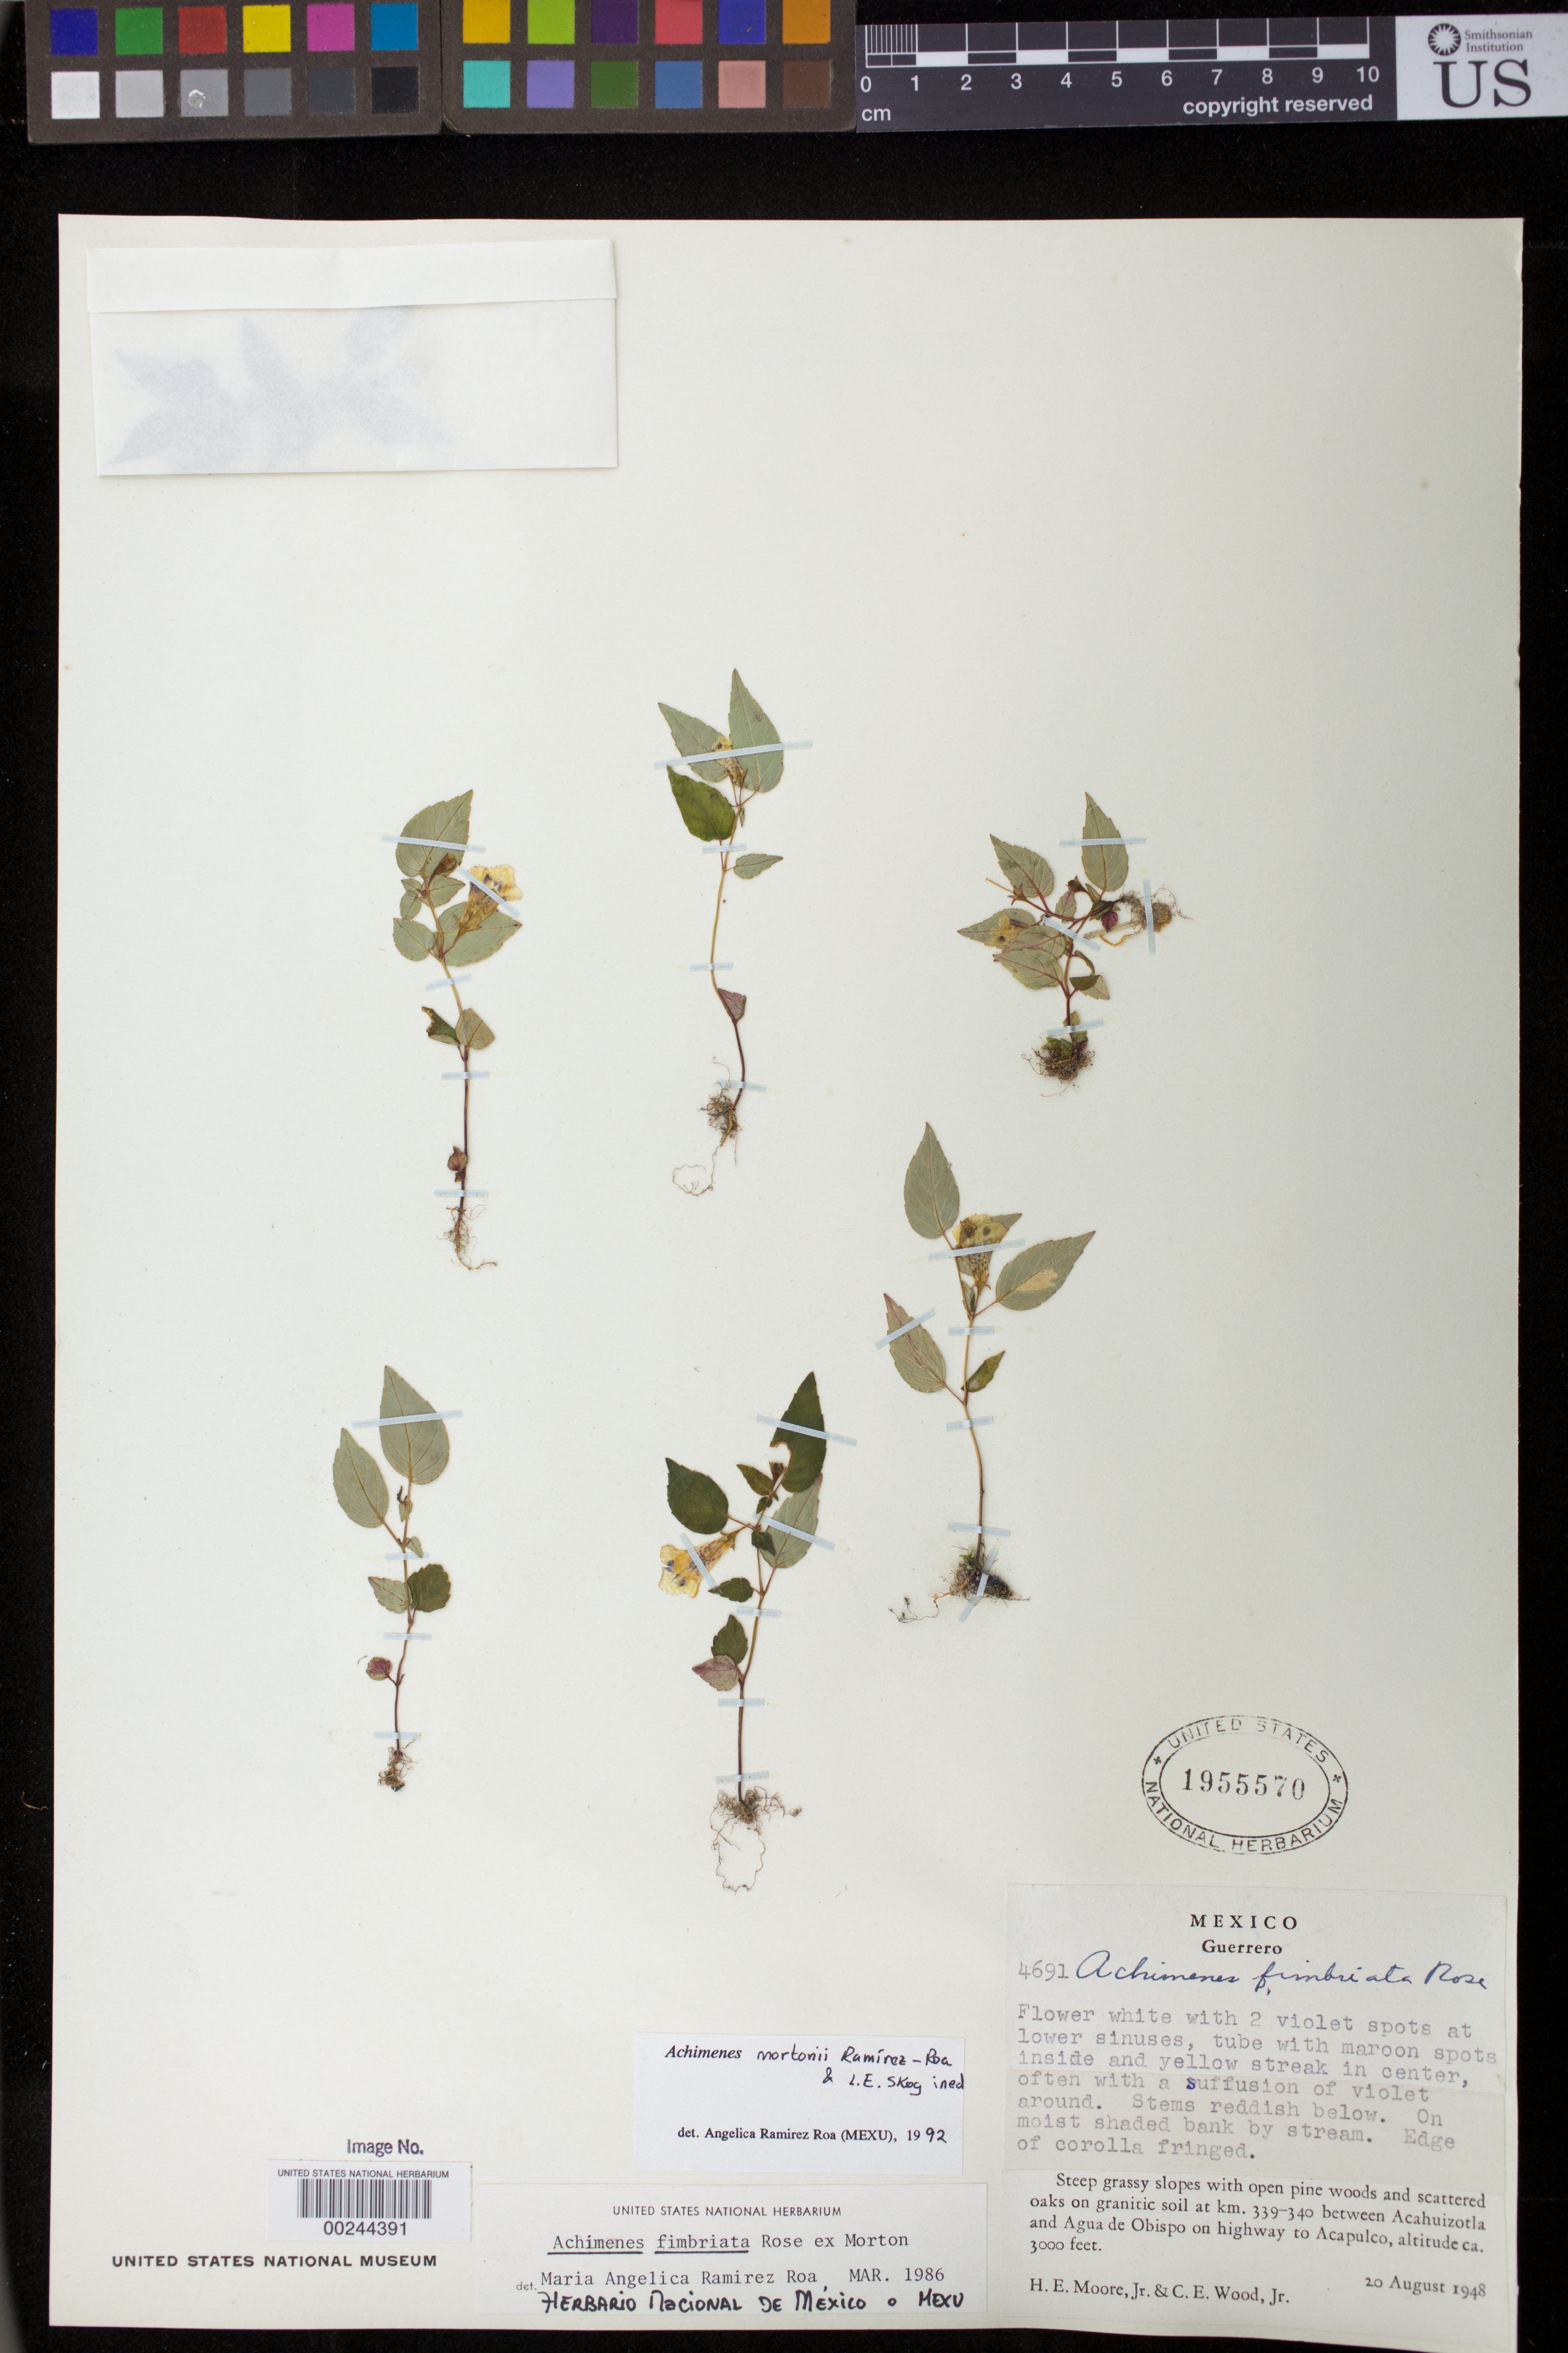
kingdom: Plantae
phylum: Tracheophyta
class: Magnoliopsida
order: Lamiales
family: Gesneriaceae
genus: Achimenes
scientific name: Achimenes fimbriata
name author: Rose ex C.V. Morton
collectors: H. E. Moore & C. E. Wood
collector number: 4691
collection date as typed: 20 Aug 1948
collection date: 1948-08-20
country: Mexico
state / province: Guerrero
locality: At km 339-340 between Acahuizotla and Agua de Obispo on highway to Acapulco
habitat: On moist shaded bank by stream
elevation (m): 914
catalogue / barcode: US 1955570